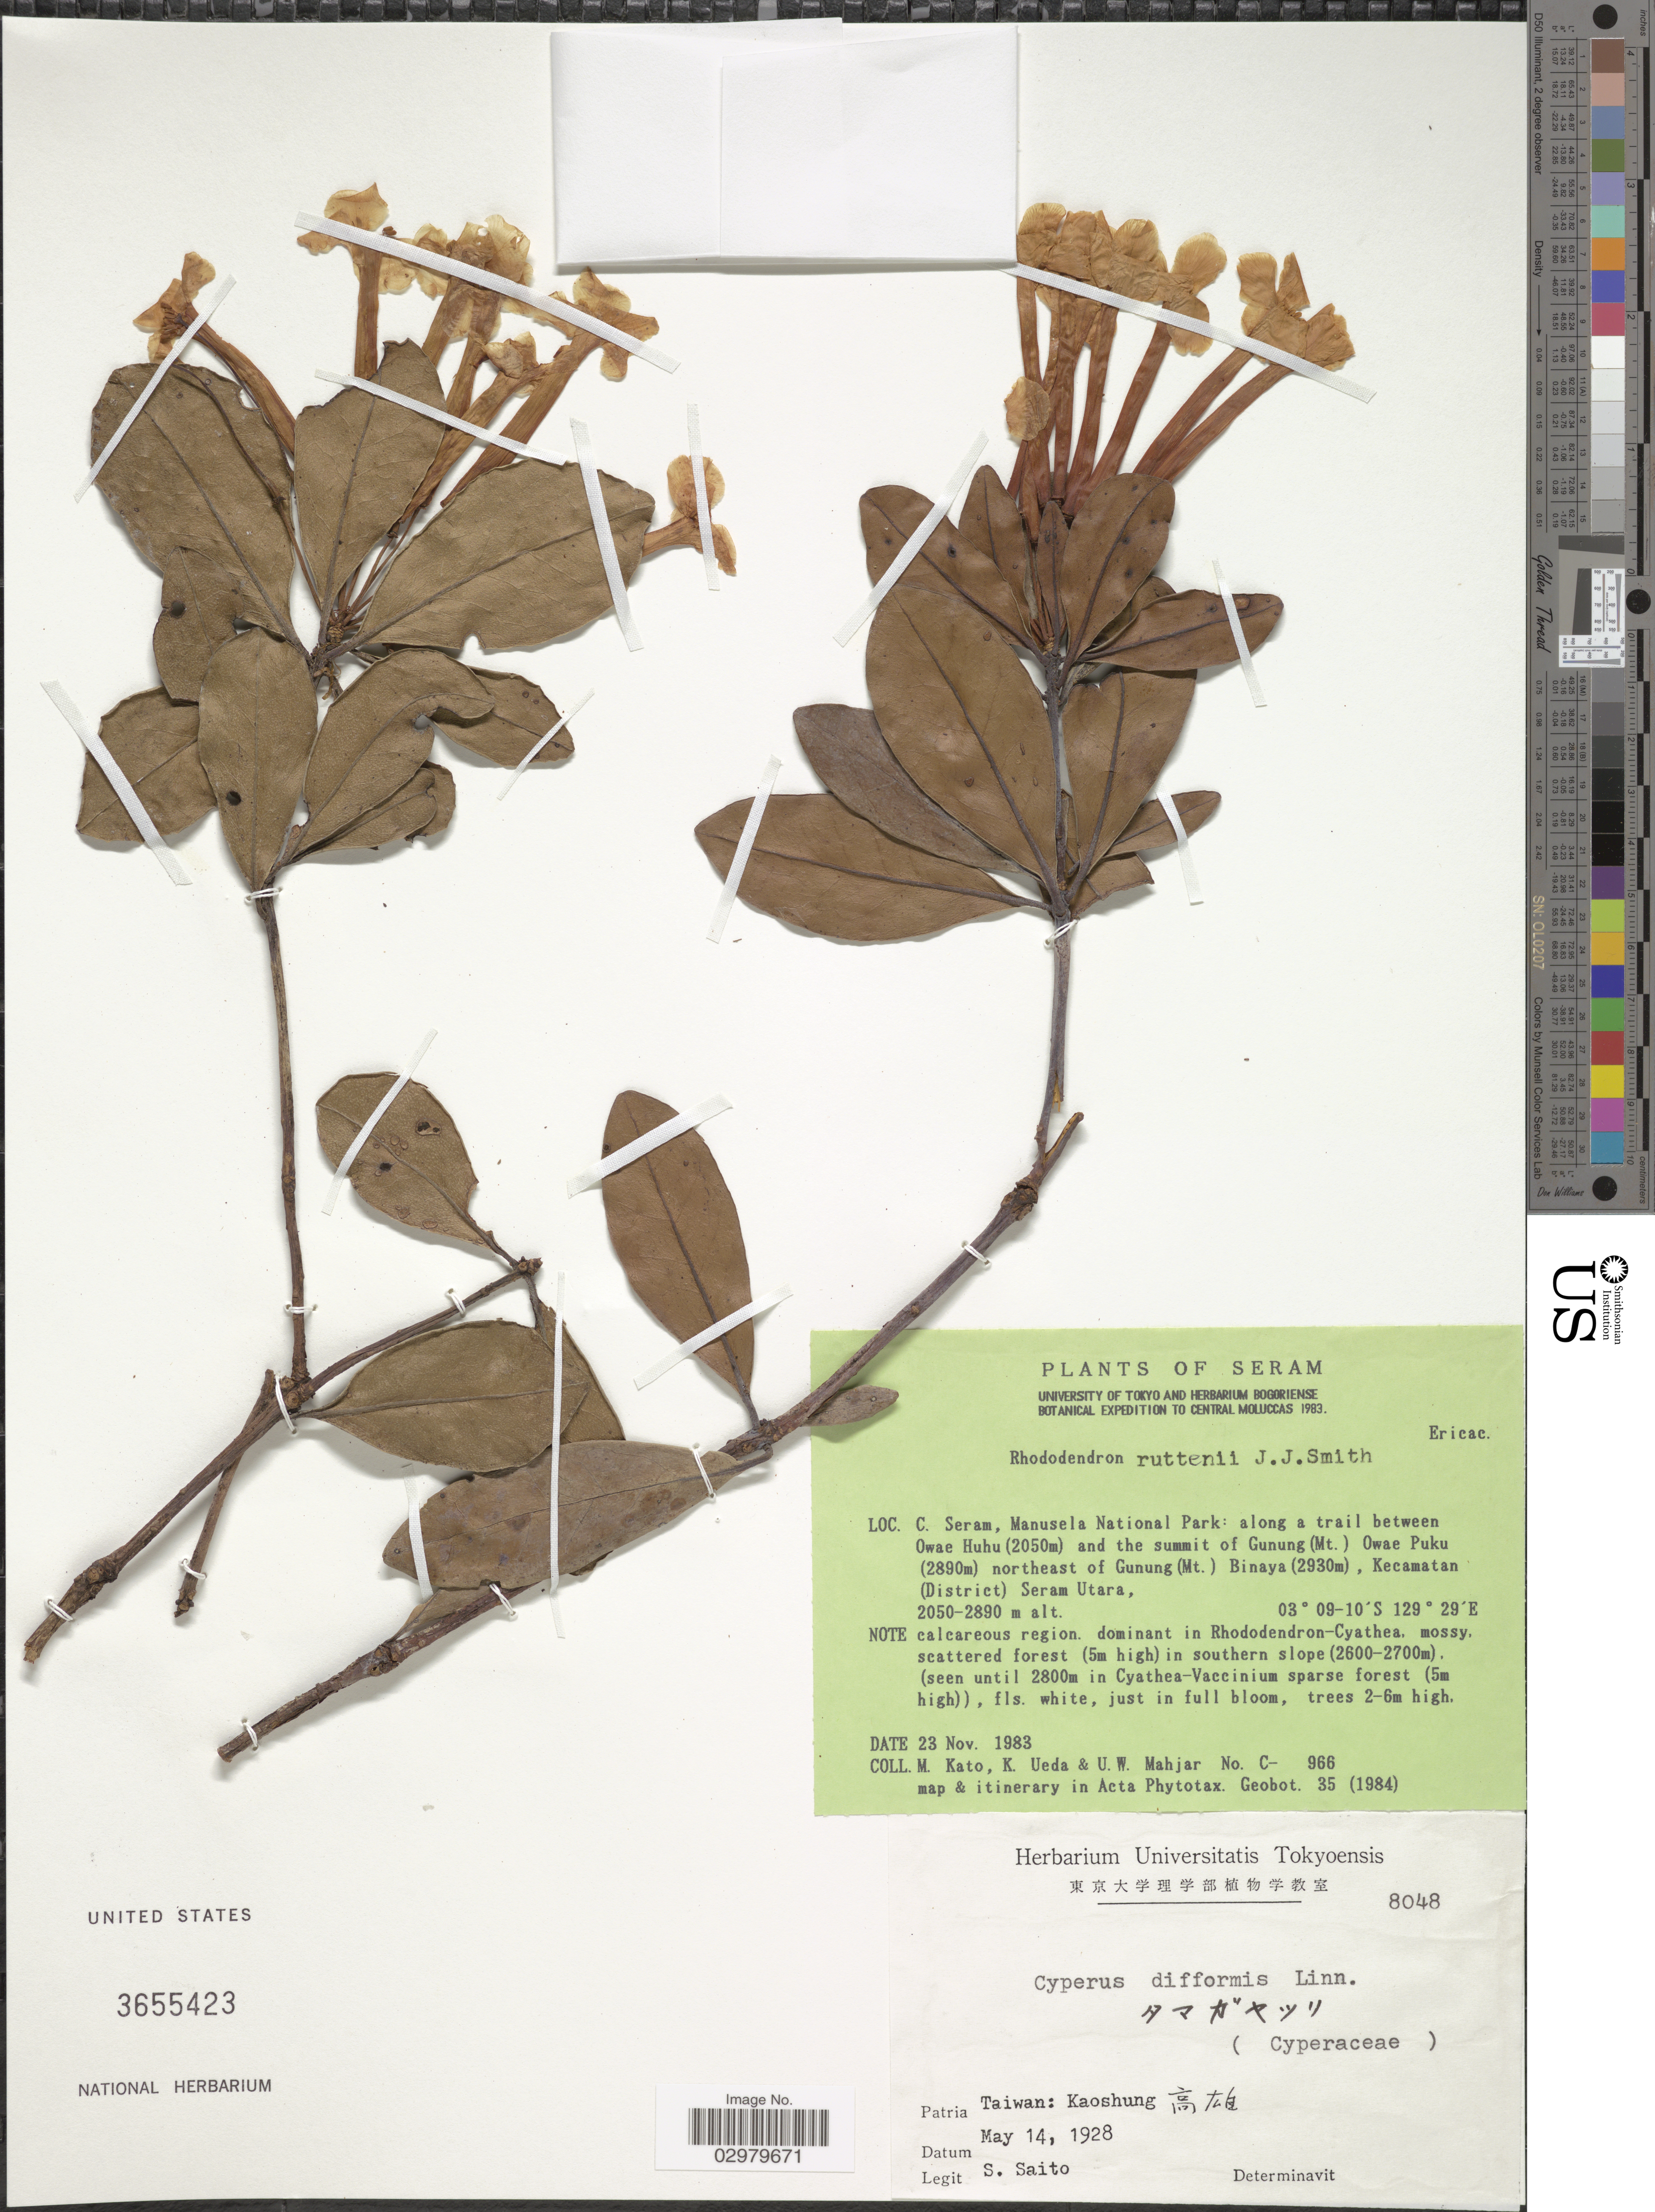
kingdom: Plantae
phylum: Tracheophyta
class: Magnoliopsida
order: Ericales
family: Ericaceae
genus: Rhododendron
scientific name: Rhododendron ruttenii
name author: J.J. Sm.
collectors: S. Saito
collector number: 8048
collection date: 1928-05-14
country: Taiwan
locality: Kaoshung.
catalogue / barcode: US 3655423-2